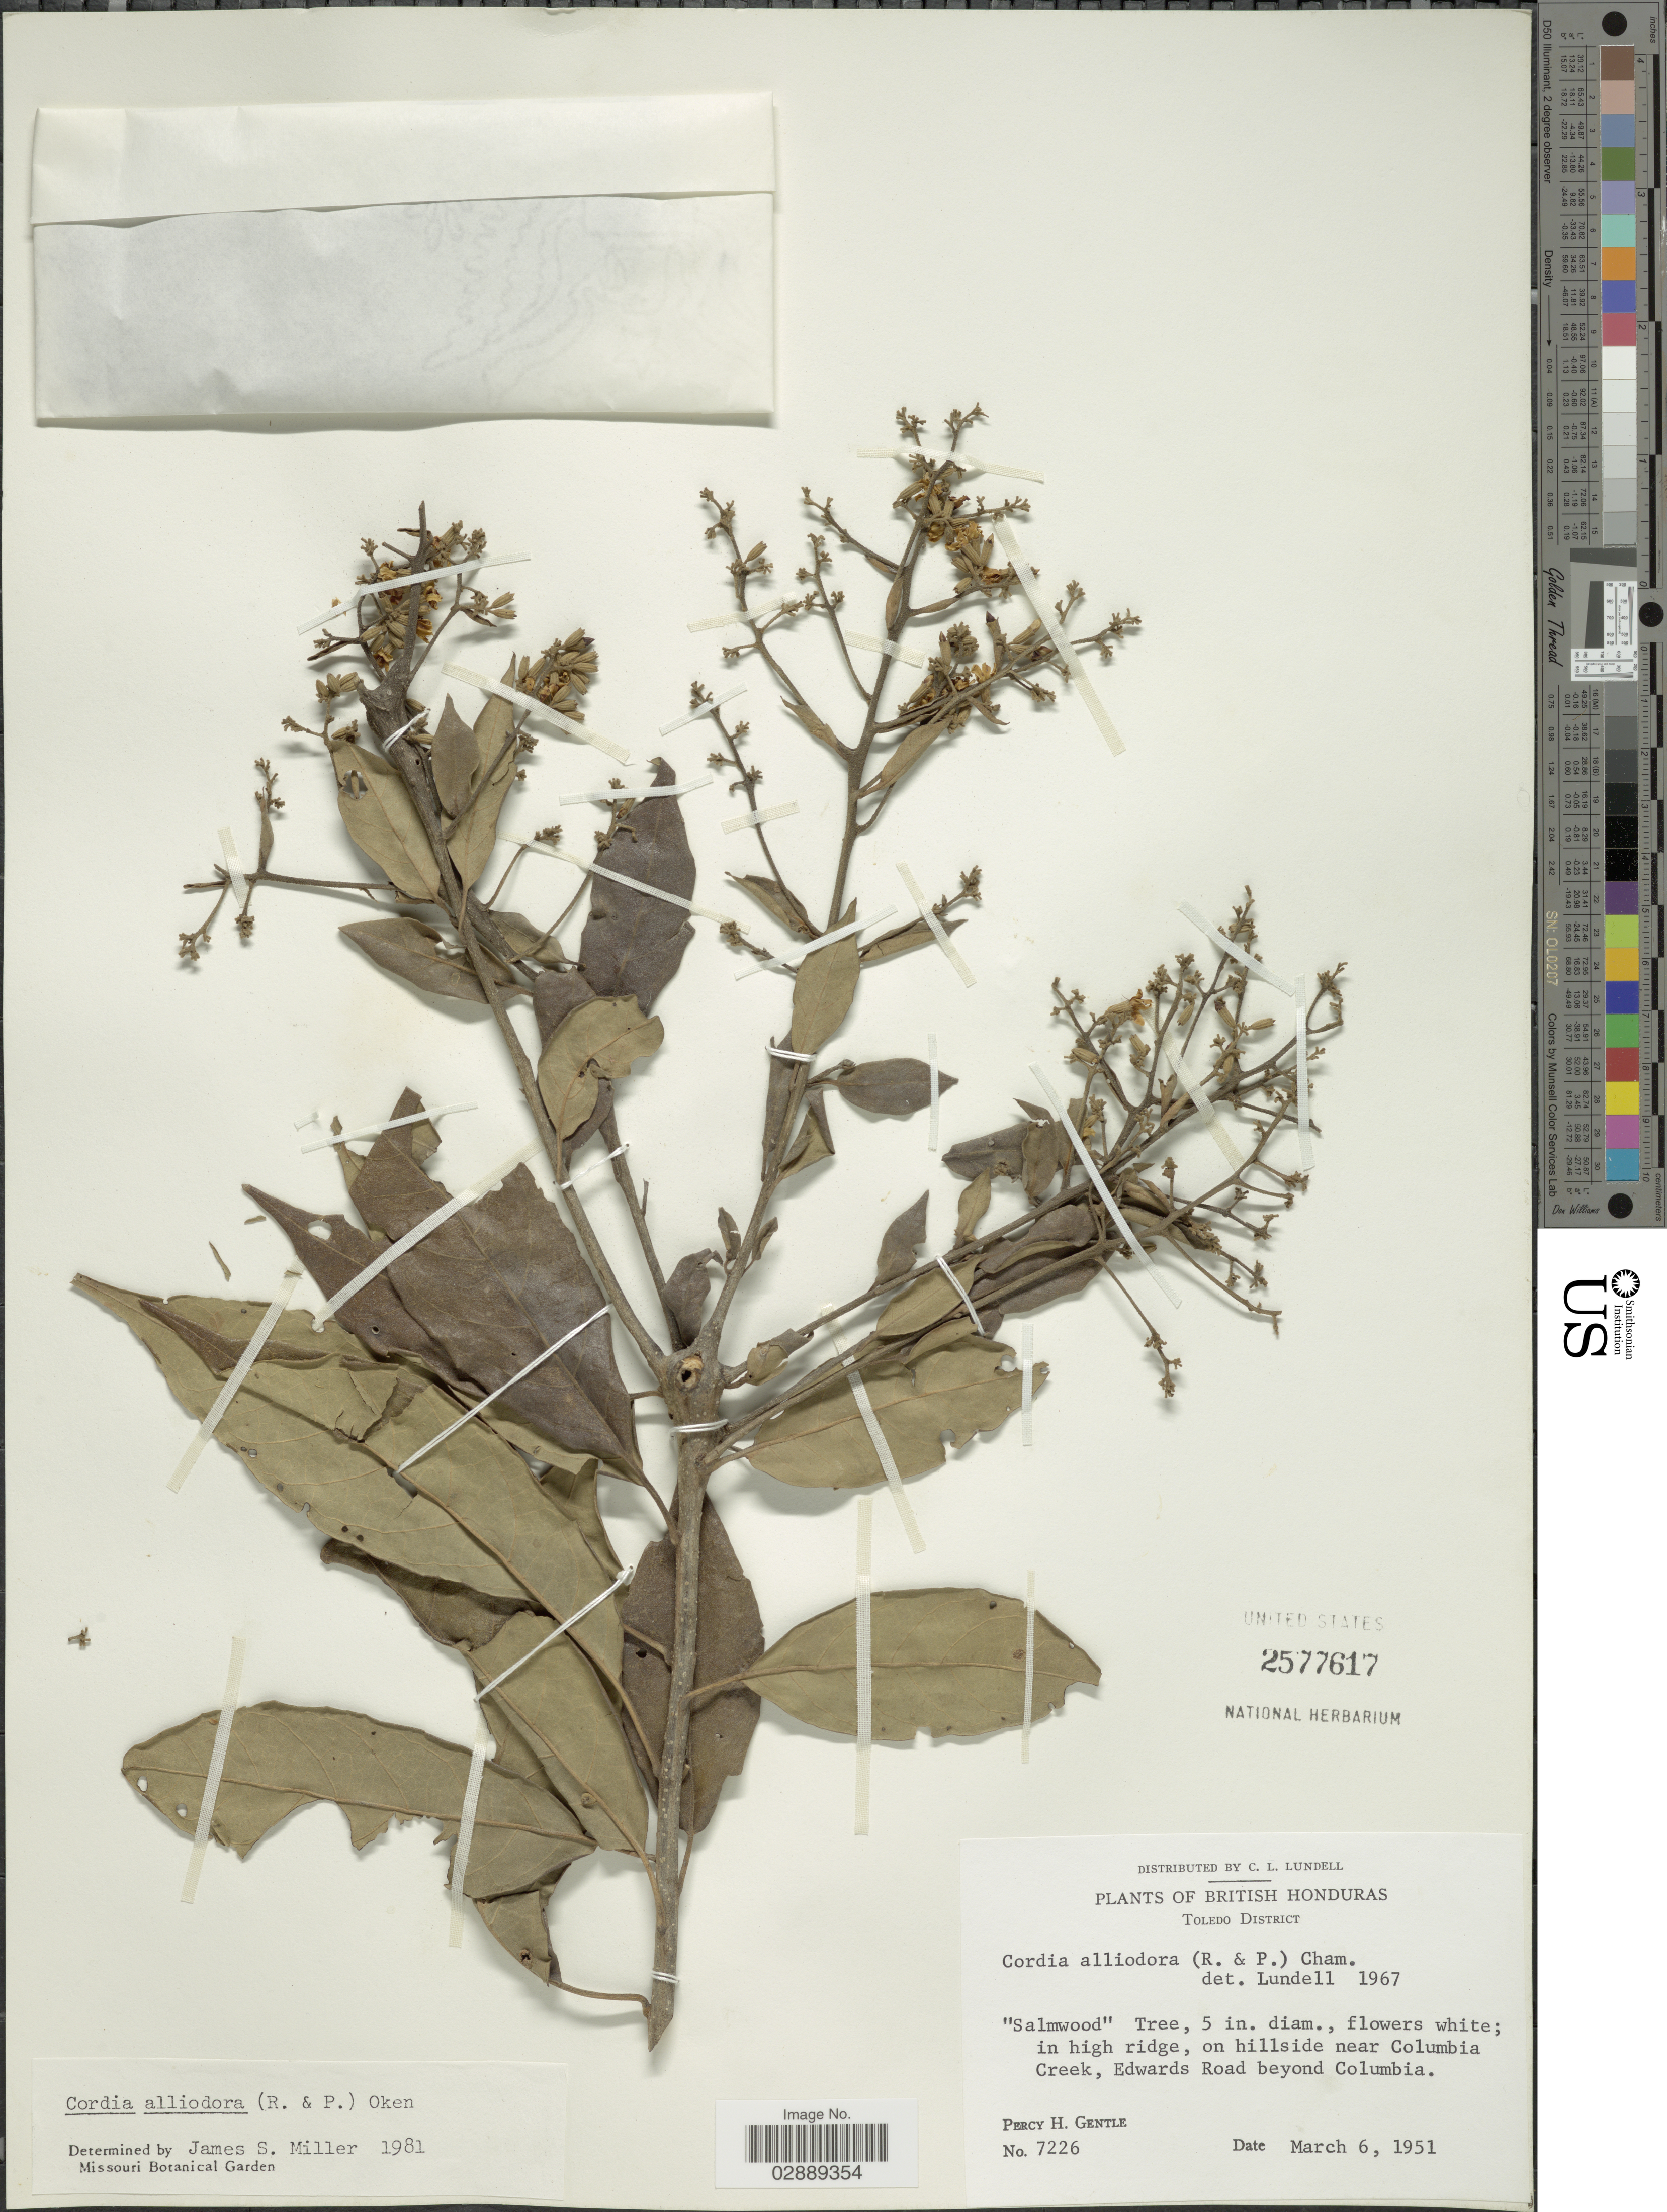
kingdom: Plantae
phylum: Tracheophyta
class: Magnoliopsida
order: Boraginales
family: Cordiaceae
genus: Cordia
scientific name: Cordia alliodora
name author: (Ruiz & Pav.) Oken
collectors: P. H. Gentle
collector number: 7226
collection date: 1951-03-06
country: Belize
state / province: Toledo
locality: British Honduras. Toledo District. On hillside near Columbia Creek, Edwards Road beyond Columbia.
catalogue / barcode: US 2577617